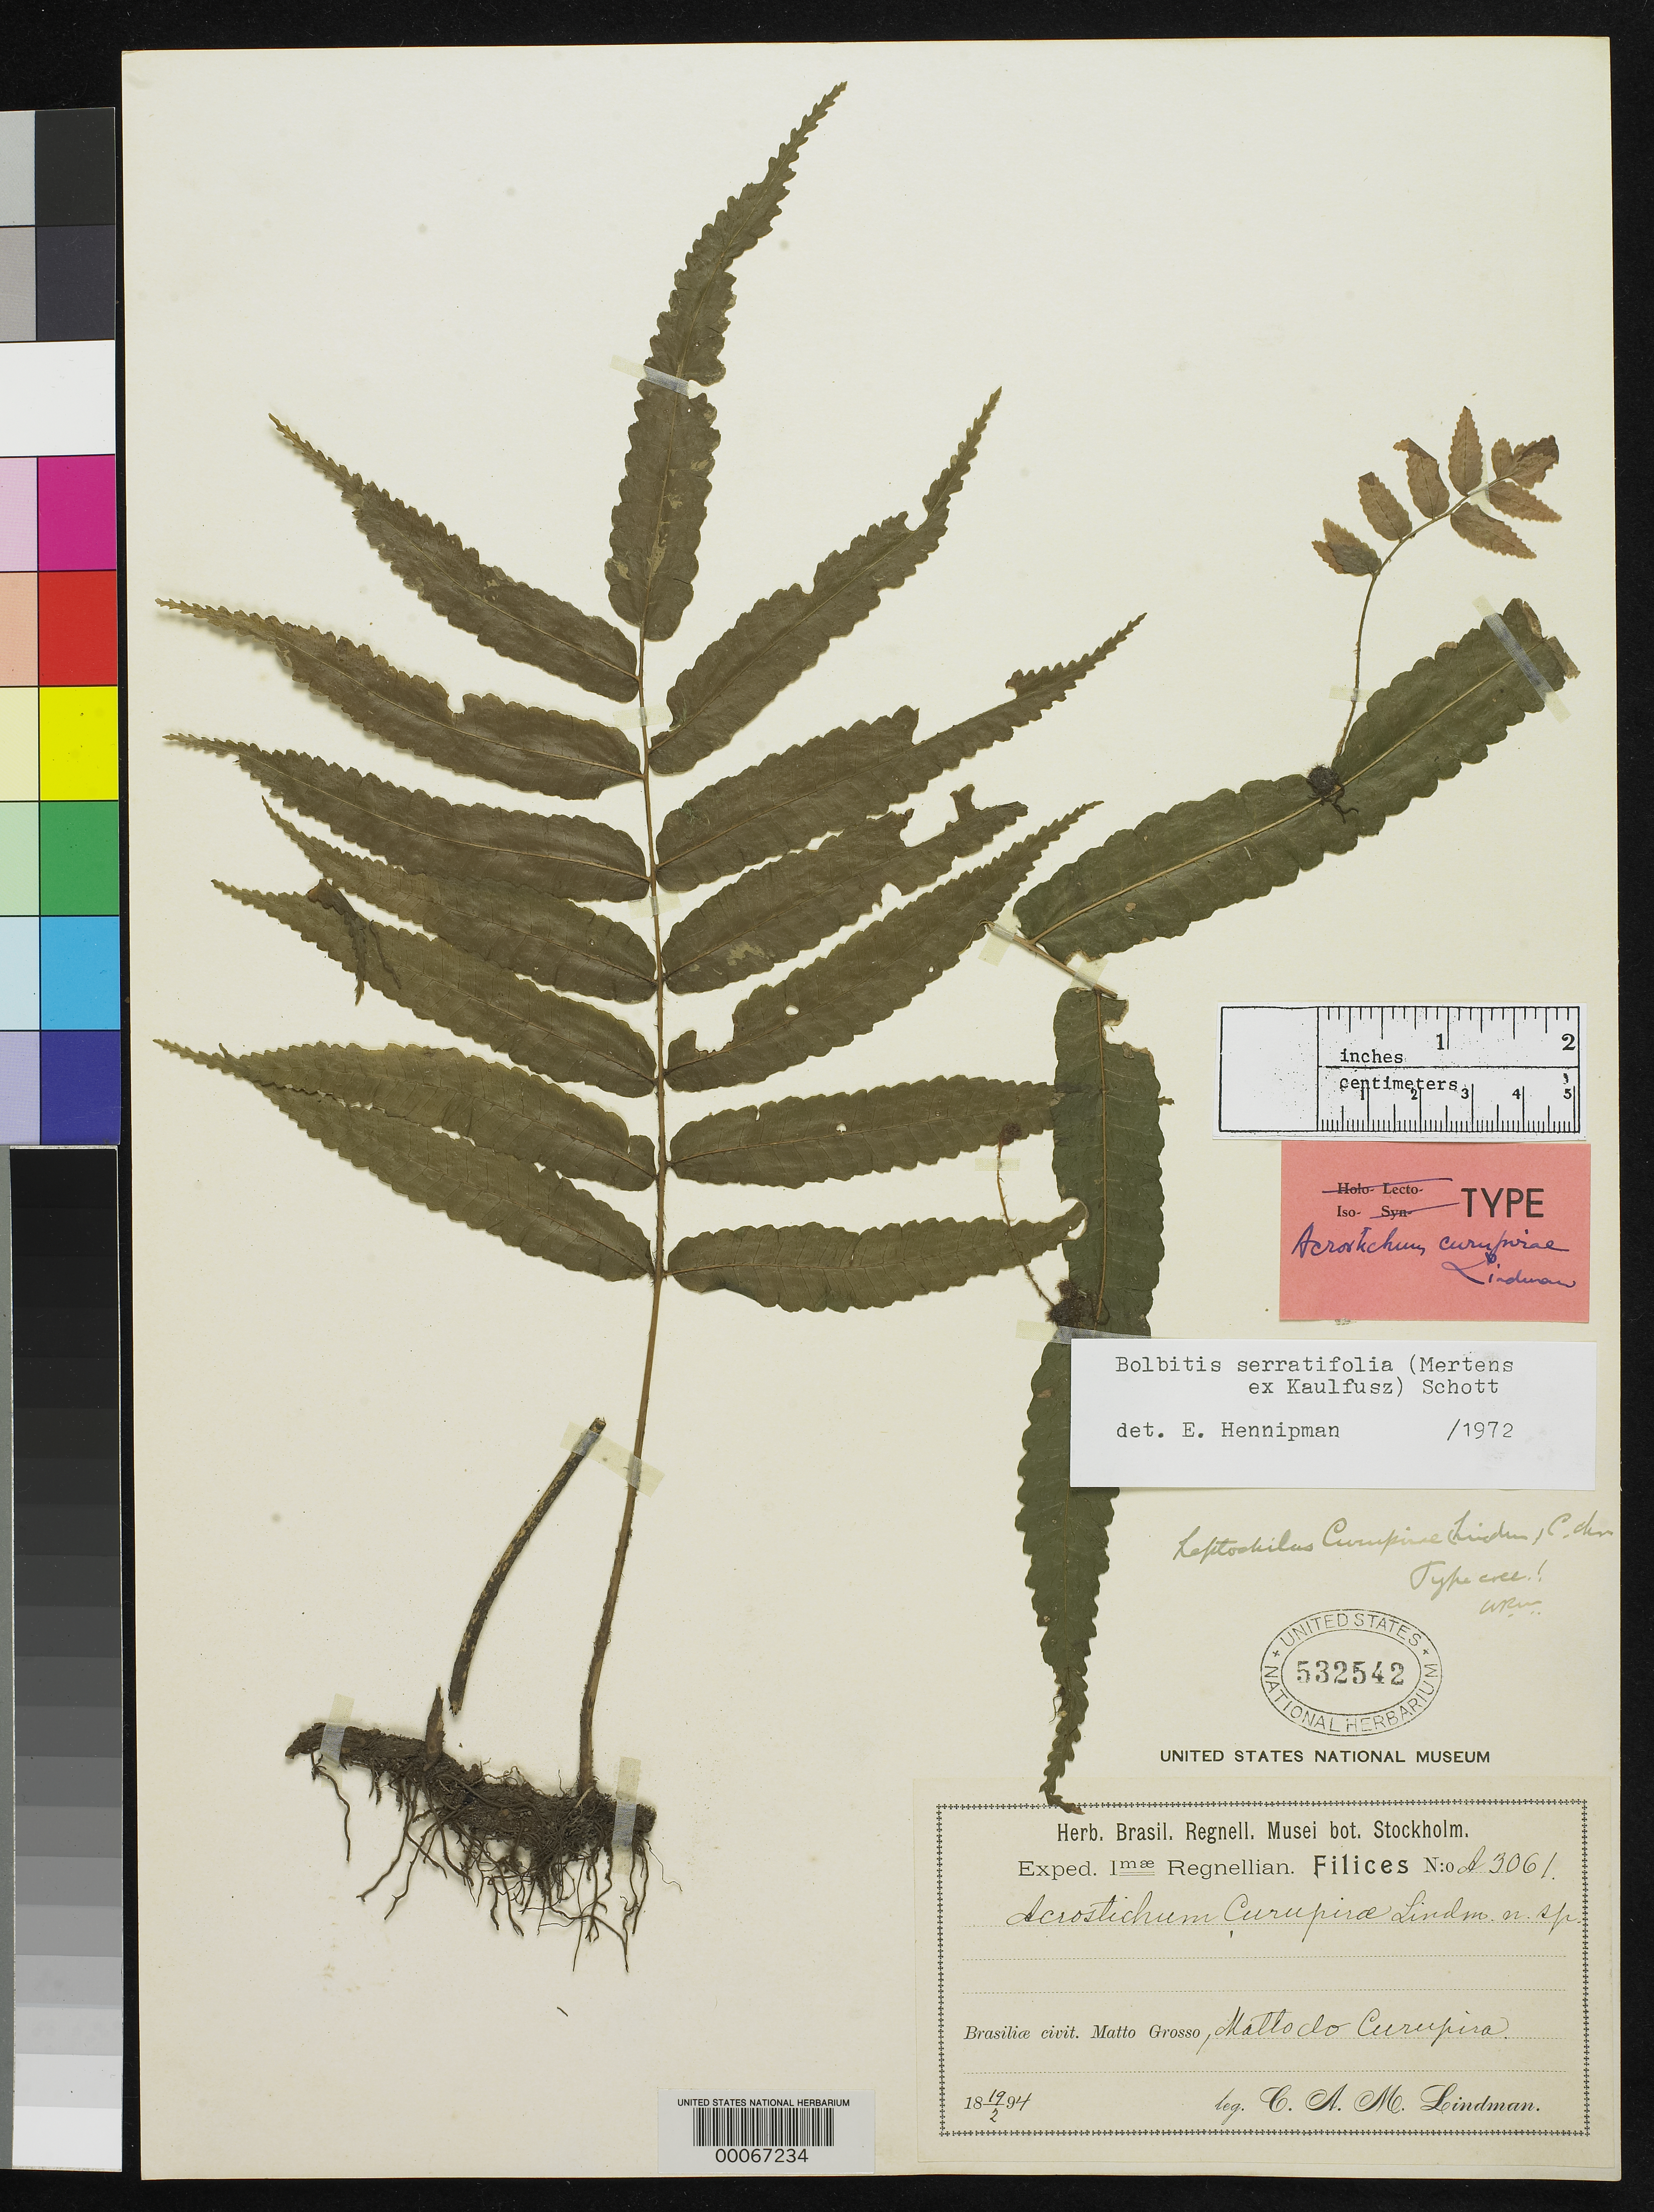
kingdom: Plantae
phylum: Tracheophyta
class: Polypodiopsida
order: Polypodiales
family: Pteridaceae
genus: Acrostichum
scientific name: Acrostichum curupirae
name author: Lindm.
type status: Type Collection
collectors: C. A. M. Lindman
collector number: Regnell 3061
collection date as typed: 19 Feb 1894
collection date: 1894-02-19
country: Brazil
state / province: Mato Grosso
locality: Matto do Curupira.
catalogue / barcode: US 532542